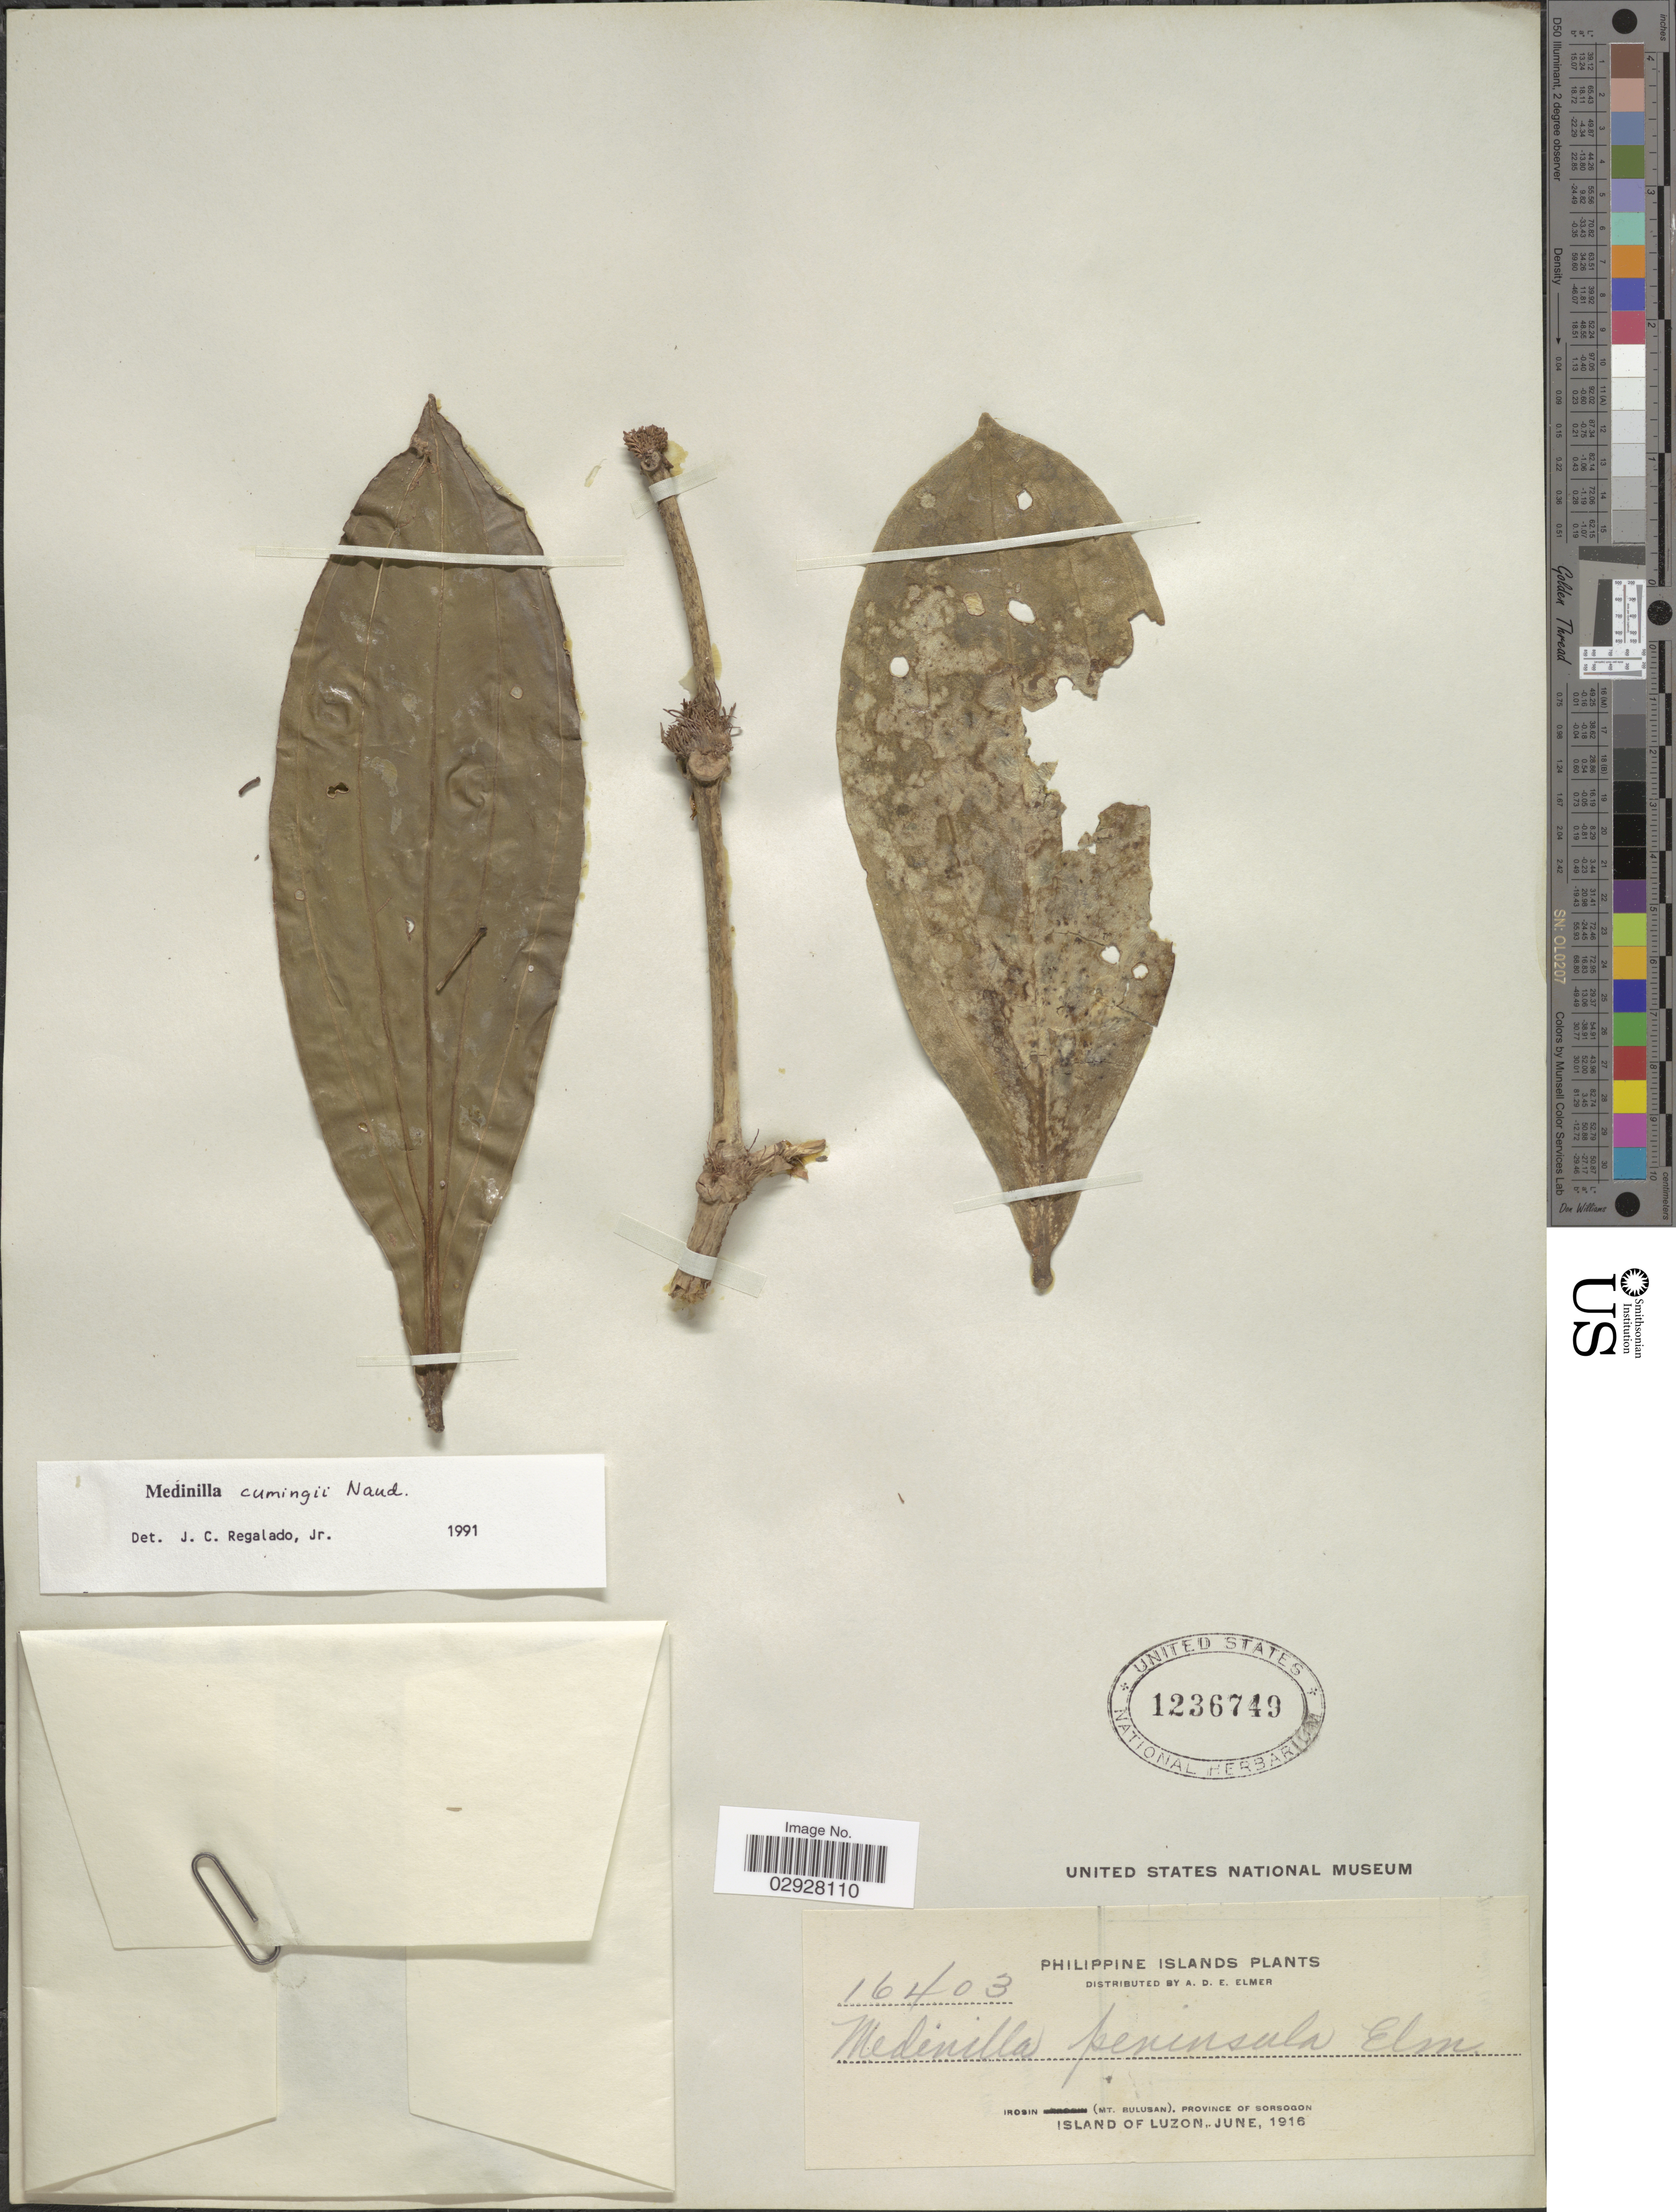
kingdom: Plantae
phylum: Tracheophyta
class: Magnoliopsida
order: Myrtales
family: Melastomataceae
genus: Medinilla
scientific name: Medinilla cummingii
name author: Naudin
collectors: A. D. E. Elmer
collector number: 16403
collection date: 1916-06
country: Philippines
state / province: Bicol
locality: Irosin (Mt. Bulusan), Province of Sorsogon, Island of Luzon.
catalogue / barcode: US 1236749